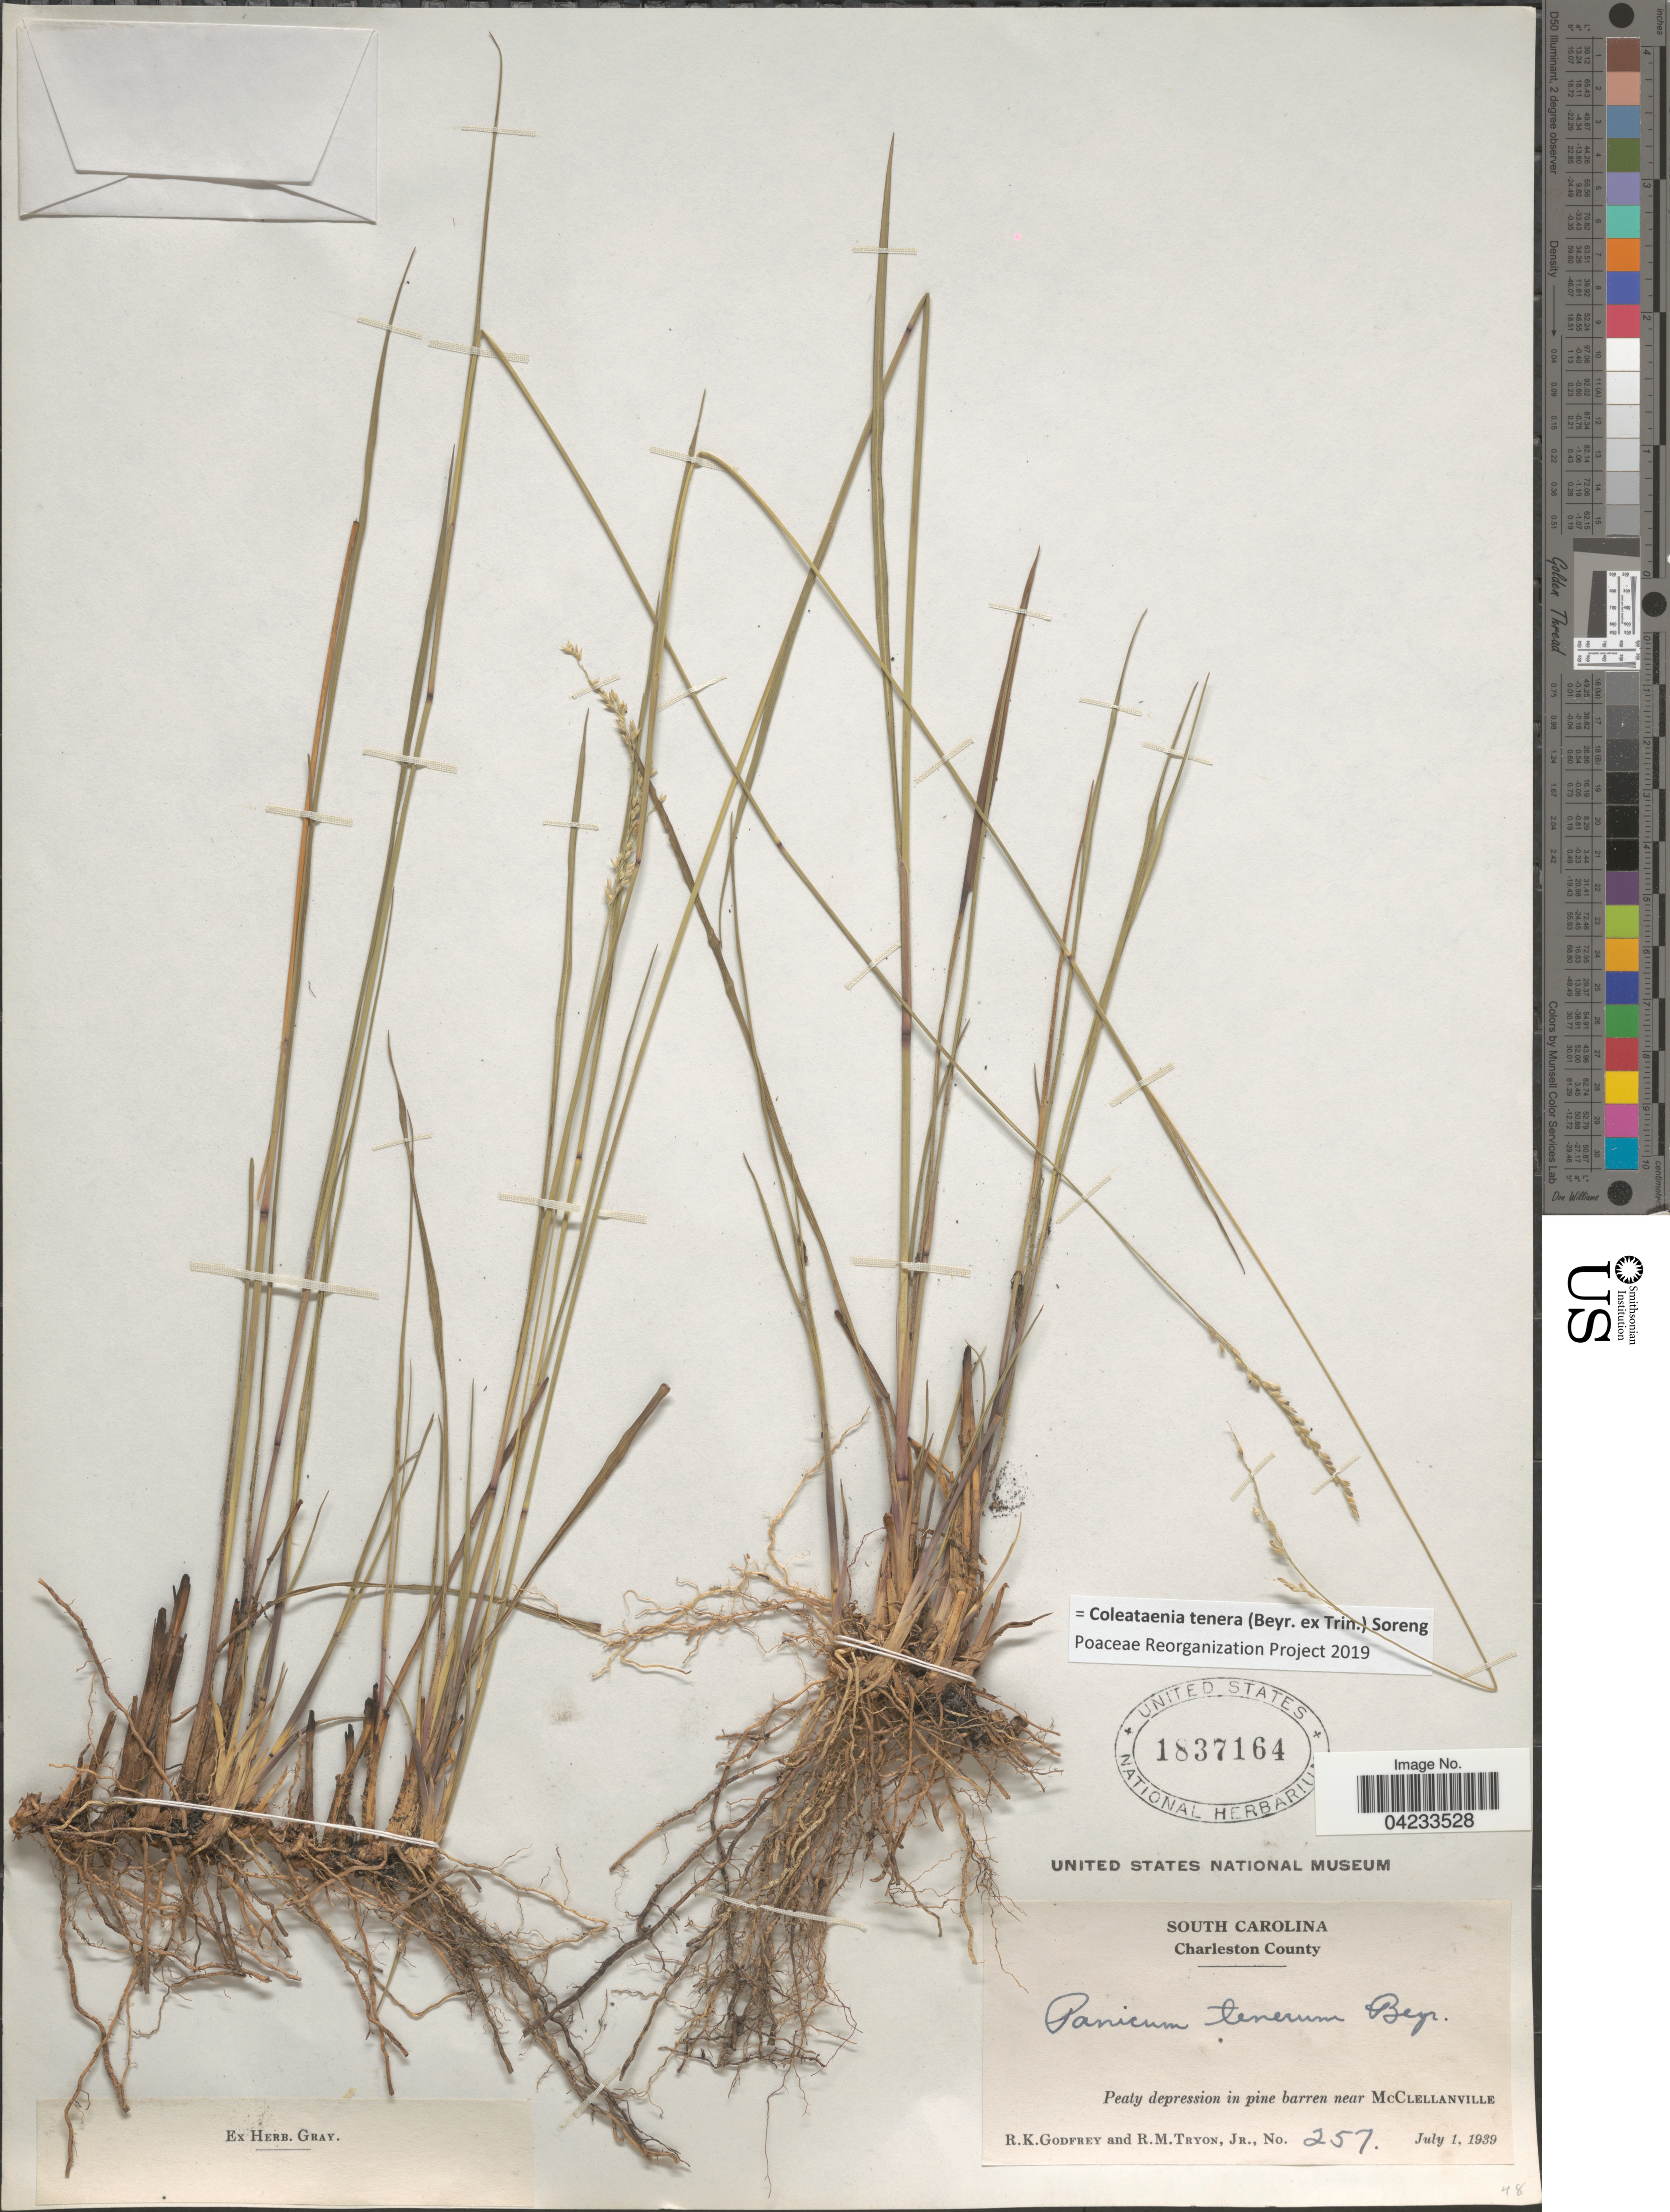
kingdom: Plantae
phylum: Tracheophyta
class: Liliopsida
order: Poales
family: Poaceae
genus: Coleataenia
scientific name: Coleataenia tenera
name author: (Beyr. ex Trin.) Soreng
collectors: R. K. Godfrey & R. Tryon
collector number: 257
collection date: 1939-07-01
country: United States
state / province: South Carolina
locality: Charleston County. Peaty depression in pine barrens near McClellanville.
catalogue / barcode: US 1837164